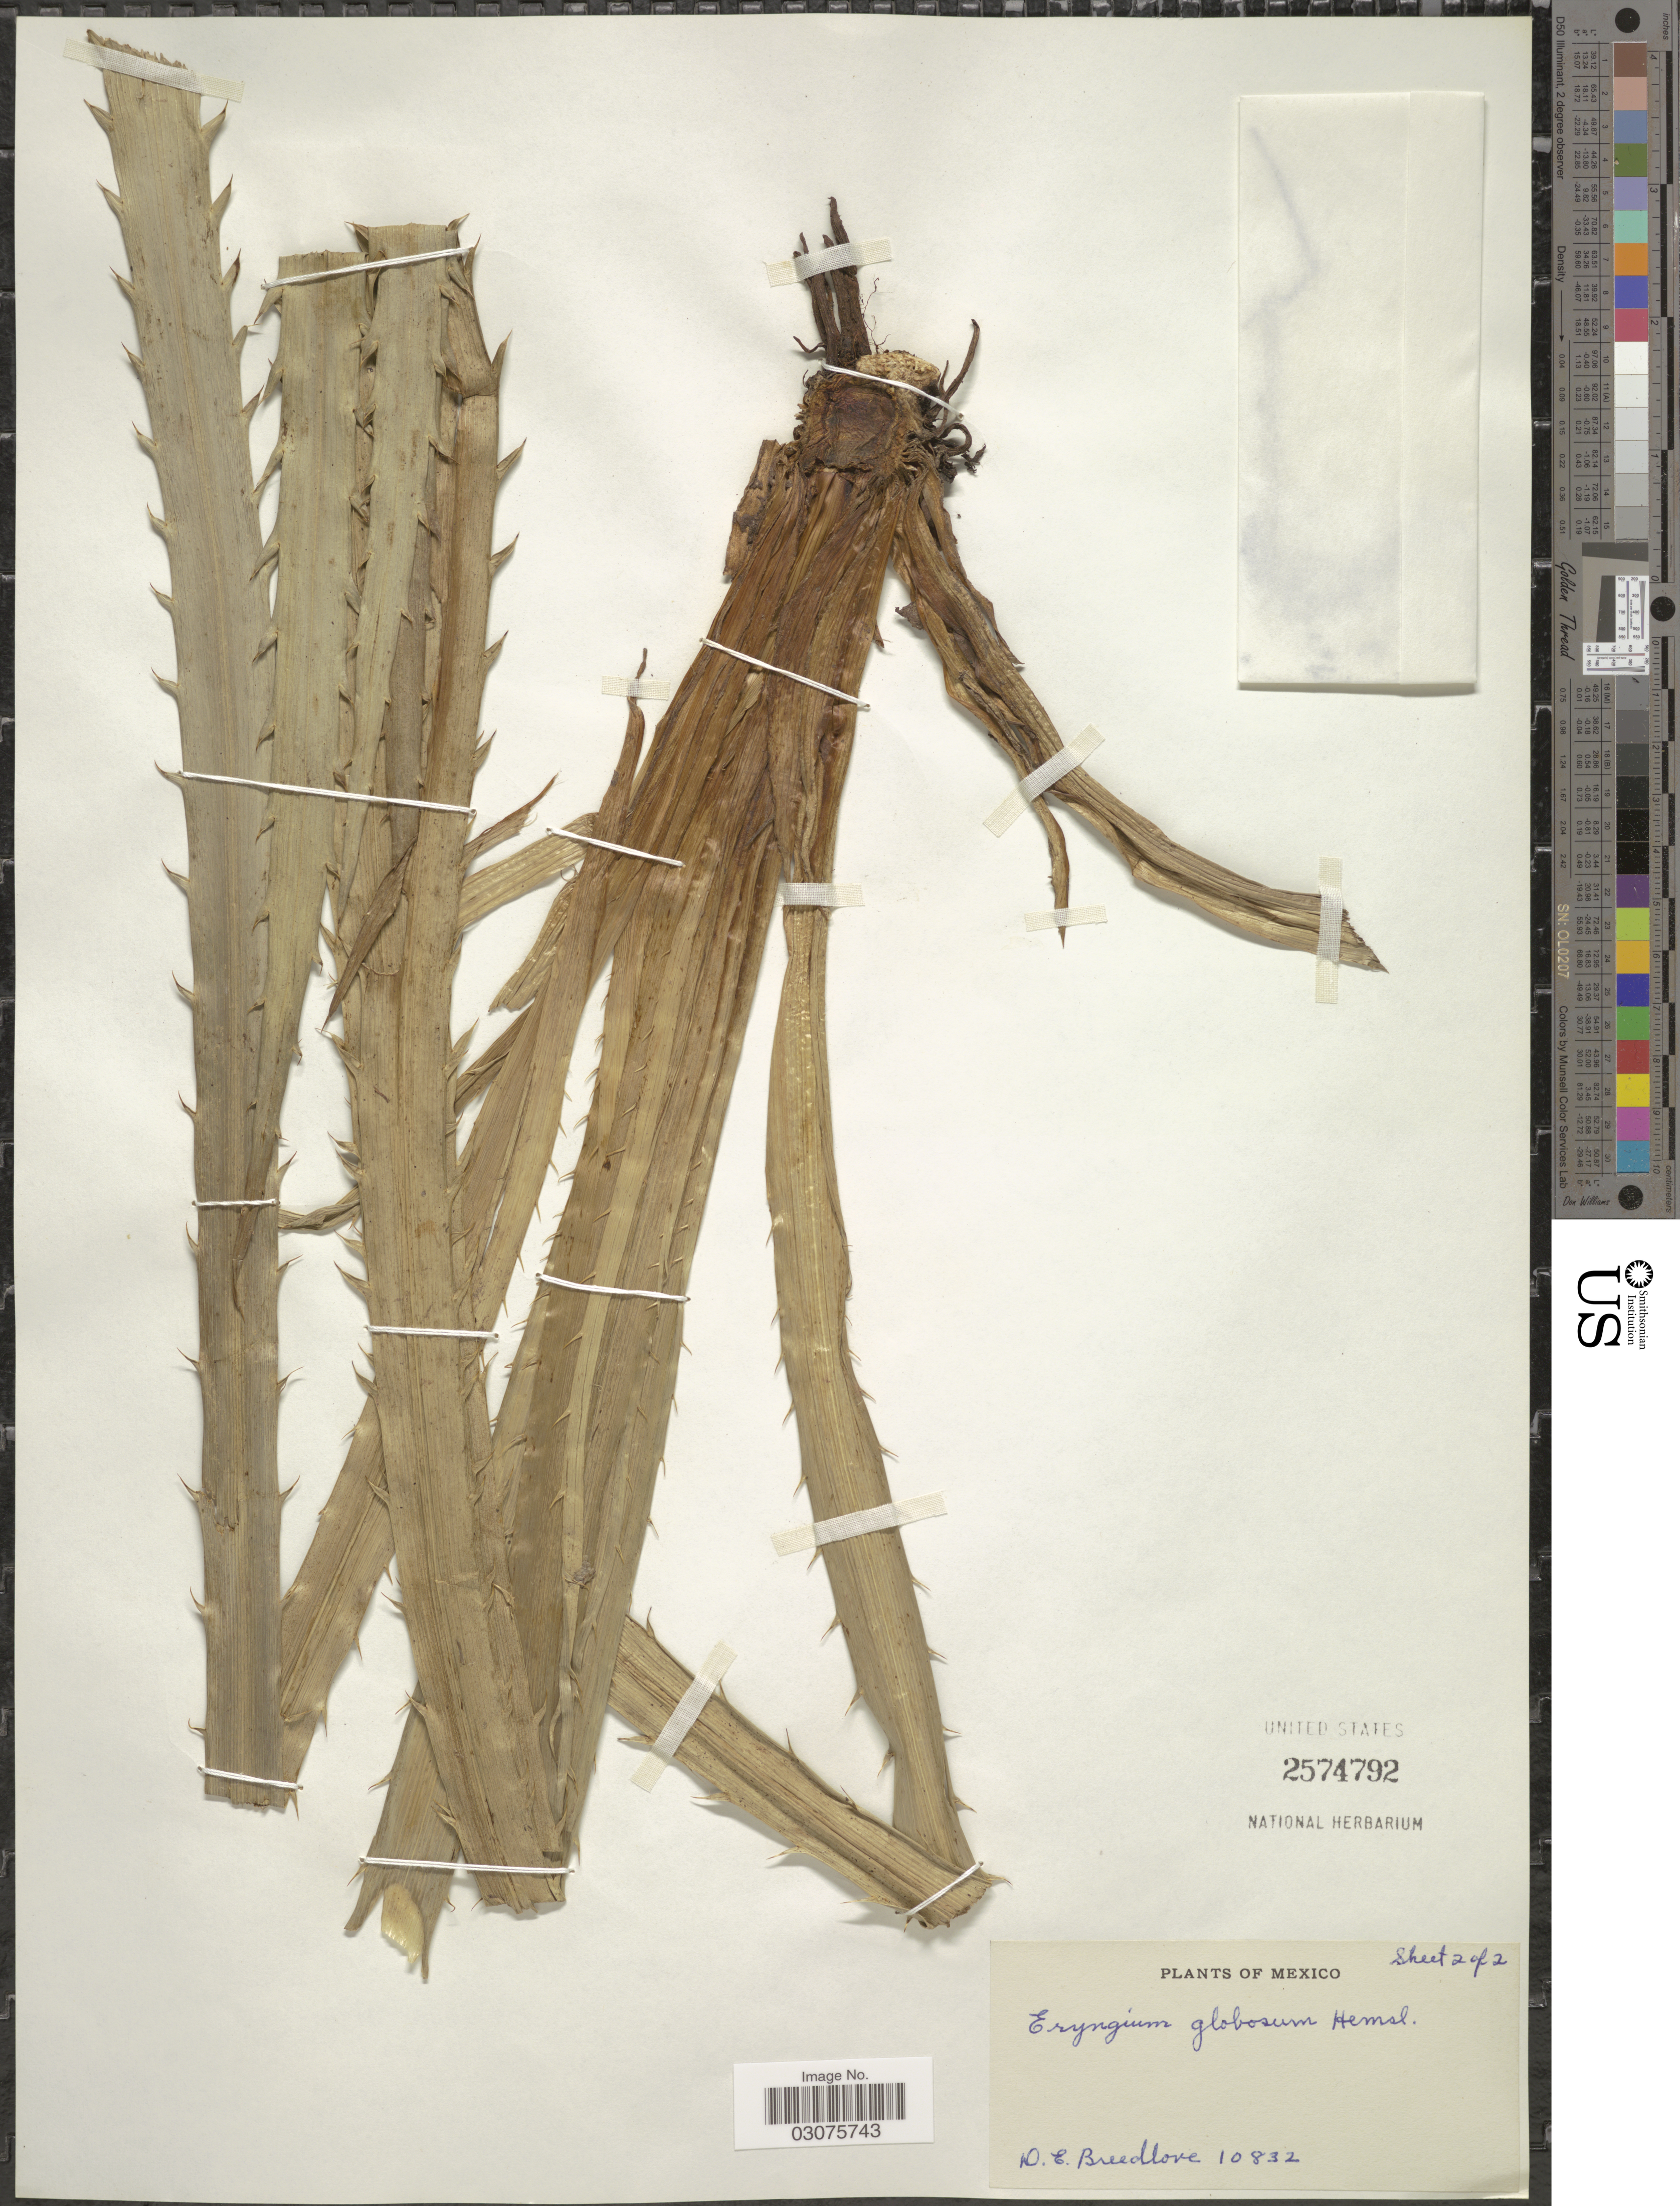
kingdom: Plantae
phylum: Tracheophyta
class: Magnoliopsida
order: Apiales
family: Apiaceae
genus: Eryngium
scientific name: Eryngium globosum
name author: Hemsl.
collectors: D. E. Breedlove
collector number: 10832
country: Mexico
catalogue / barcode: US 2574792